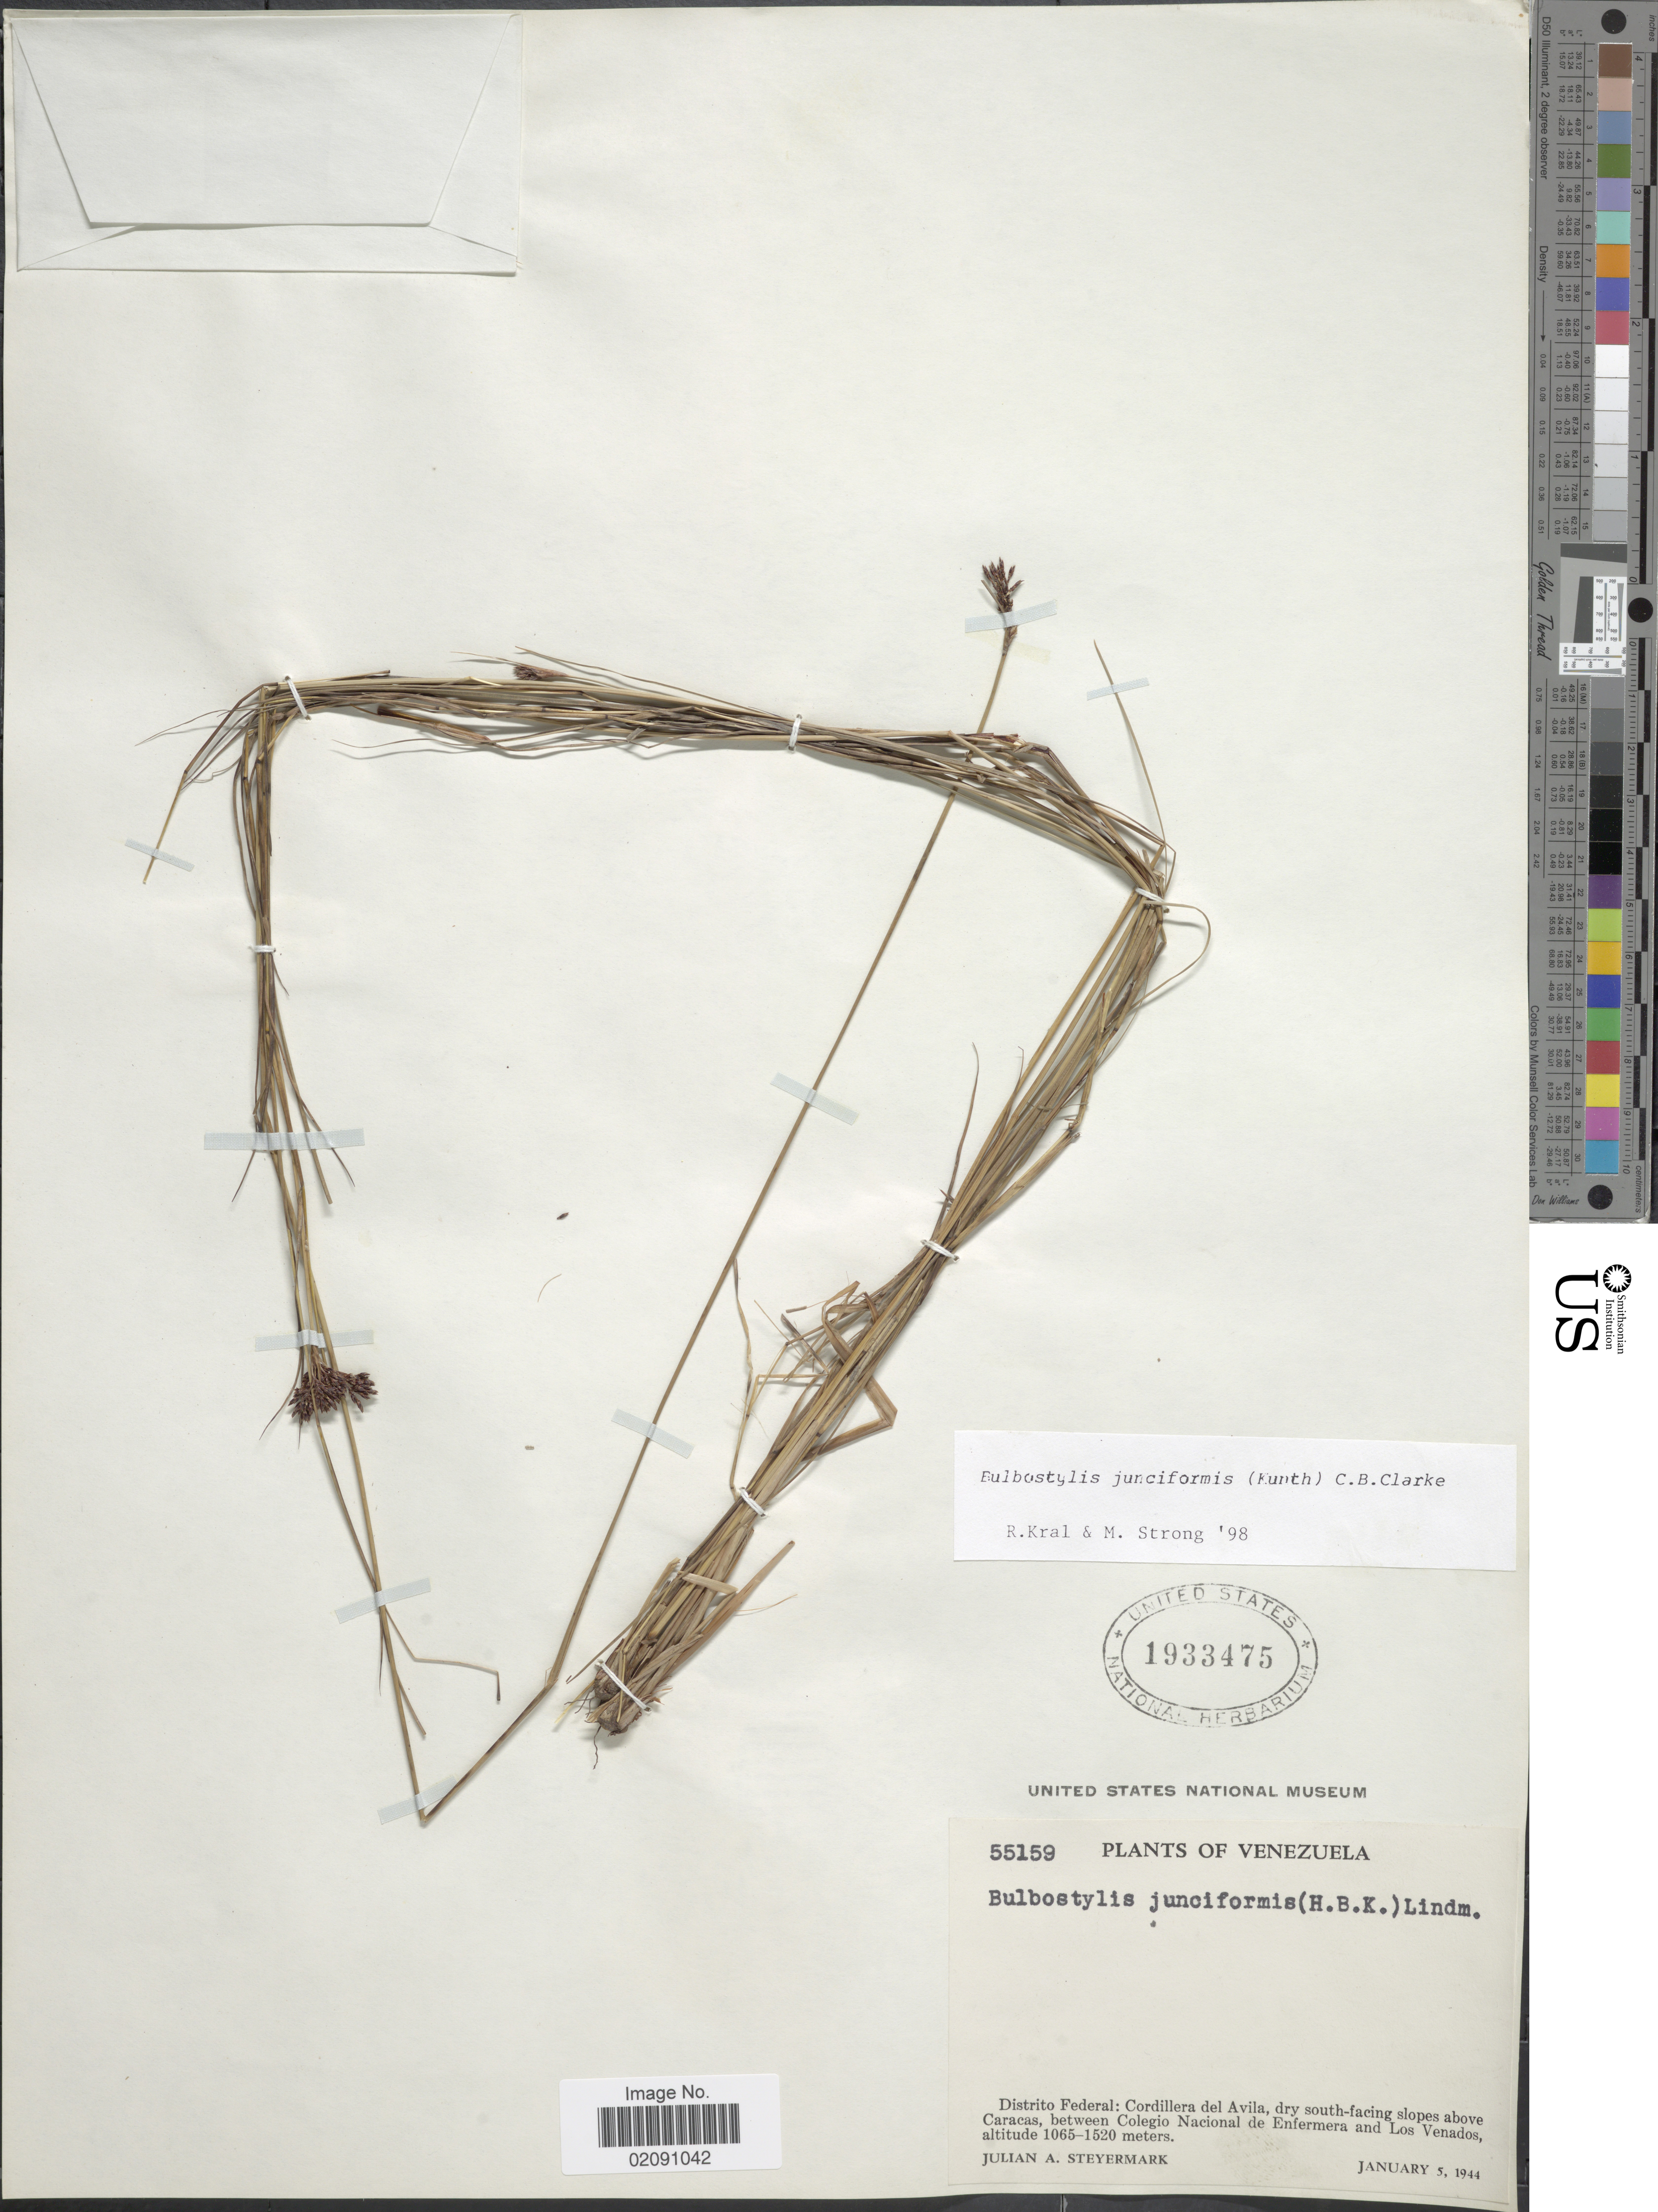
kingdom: Plantae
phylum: Tracheophyta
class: Liliopsida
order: Poales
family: Cyperaceae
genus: Bulbostylis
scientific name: Bulbostylis junciformis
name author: (Kunth) C.B. Clarke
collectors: J. Steyermark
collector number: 55159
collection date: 1944-01-05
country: Venezuela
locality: Distrito Federal: Cordillera del Avila, dry south-facing slopes above Caracas, between Colegio Nacional de Enfermera and Los Venados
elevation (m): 1065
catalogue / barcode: US 1933475